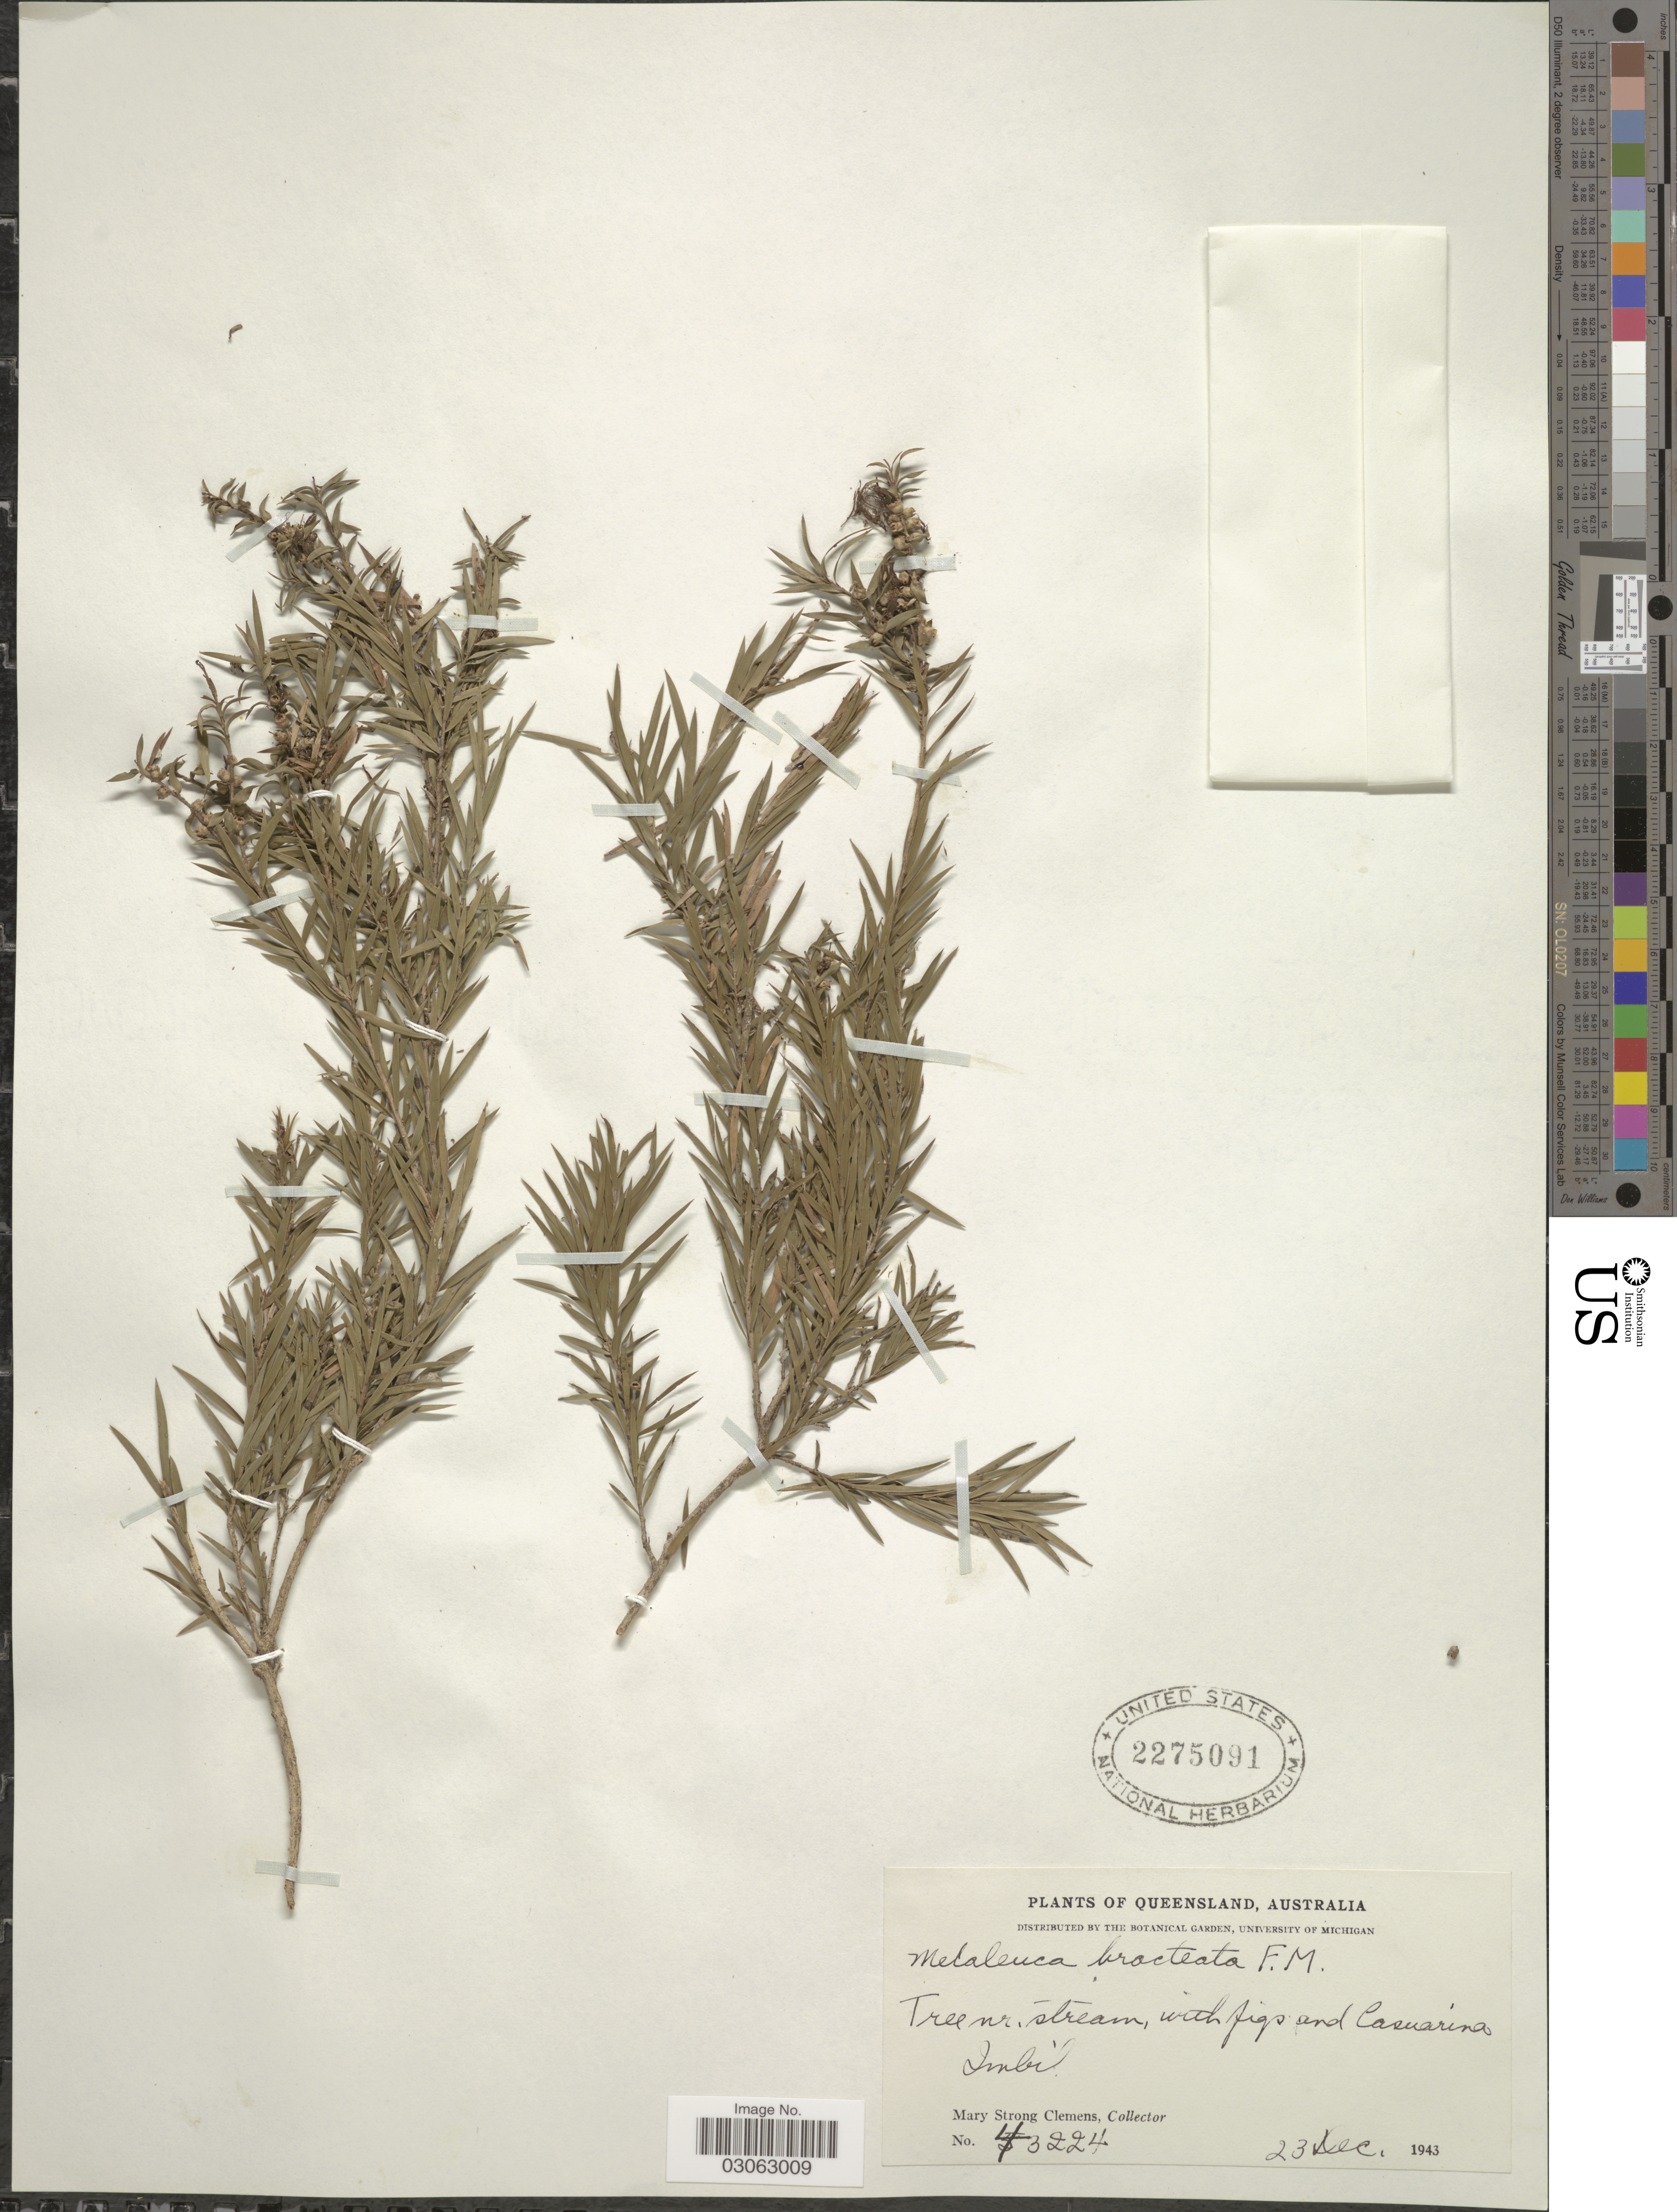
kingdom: Plantae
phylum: Tracheophyta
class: Magnoliopsida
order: Myrtales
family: Myrtaceae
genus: Melaleuca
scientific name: Melaleuca bracteata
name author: F. Muell.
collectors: M. S. Clemens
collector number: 43224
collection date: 1943-12-23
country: Australia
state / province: Queensland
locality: Imbì.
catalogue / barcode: US 2275091